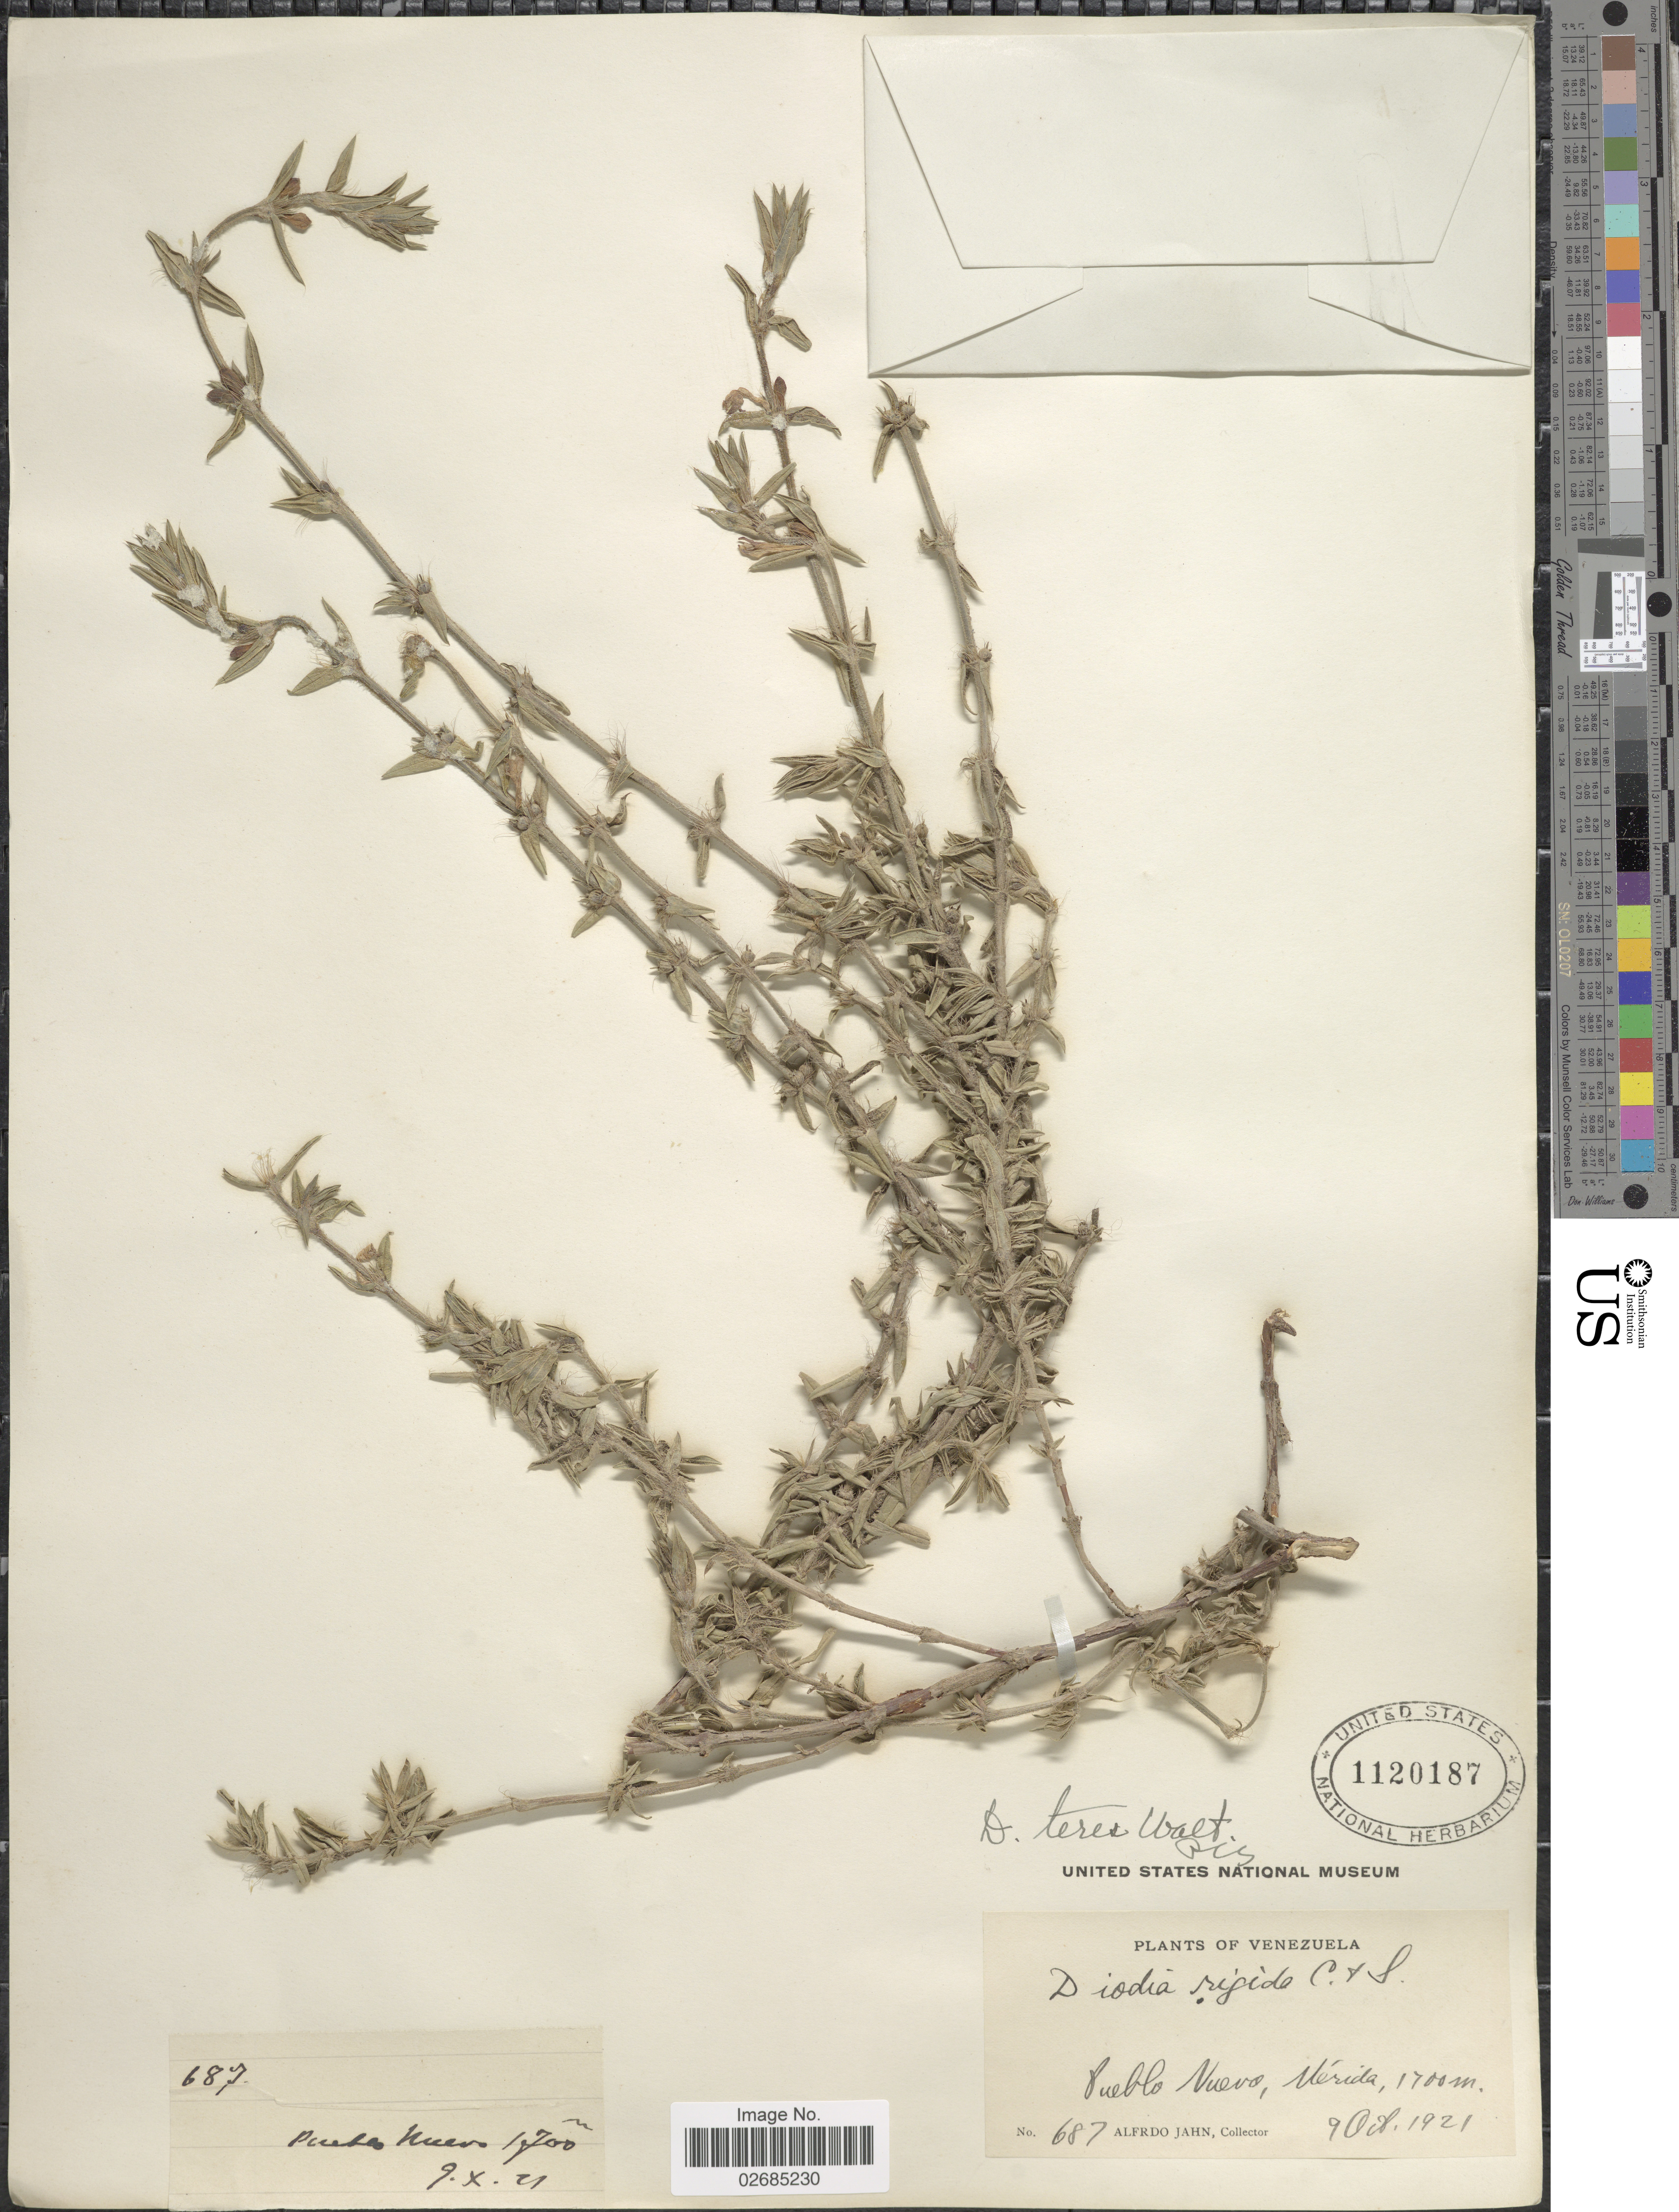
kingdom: Plantae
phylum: Tracheophyta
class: Magnoliopsida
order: Gentianales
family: Rubiaceae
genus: Diodia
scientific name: Diodia teres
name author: Walter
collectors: A. Jahn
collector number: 687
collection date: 1921-10-09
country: Venezuela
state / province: Mérida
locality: Pueblo Nuevo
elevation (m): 1700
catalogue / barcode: US 1120187